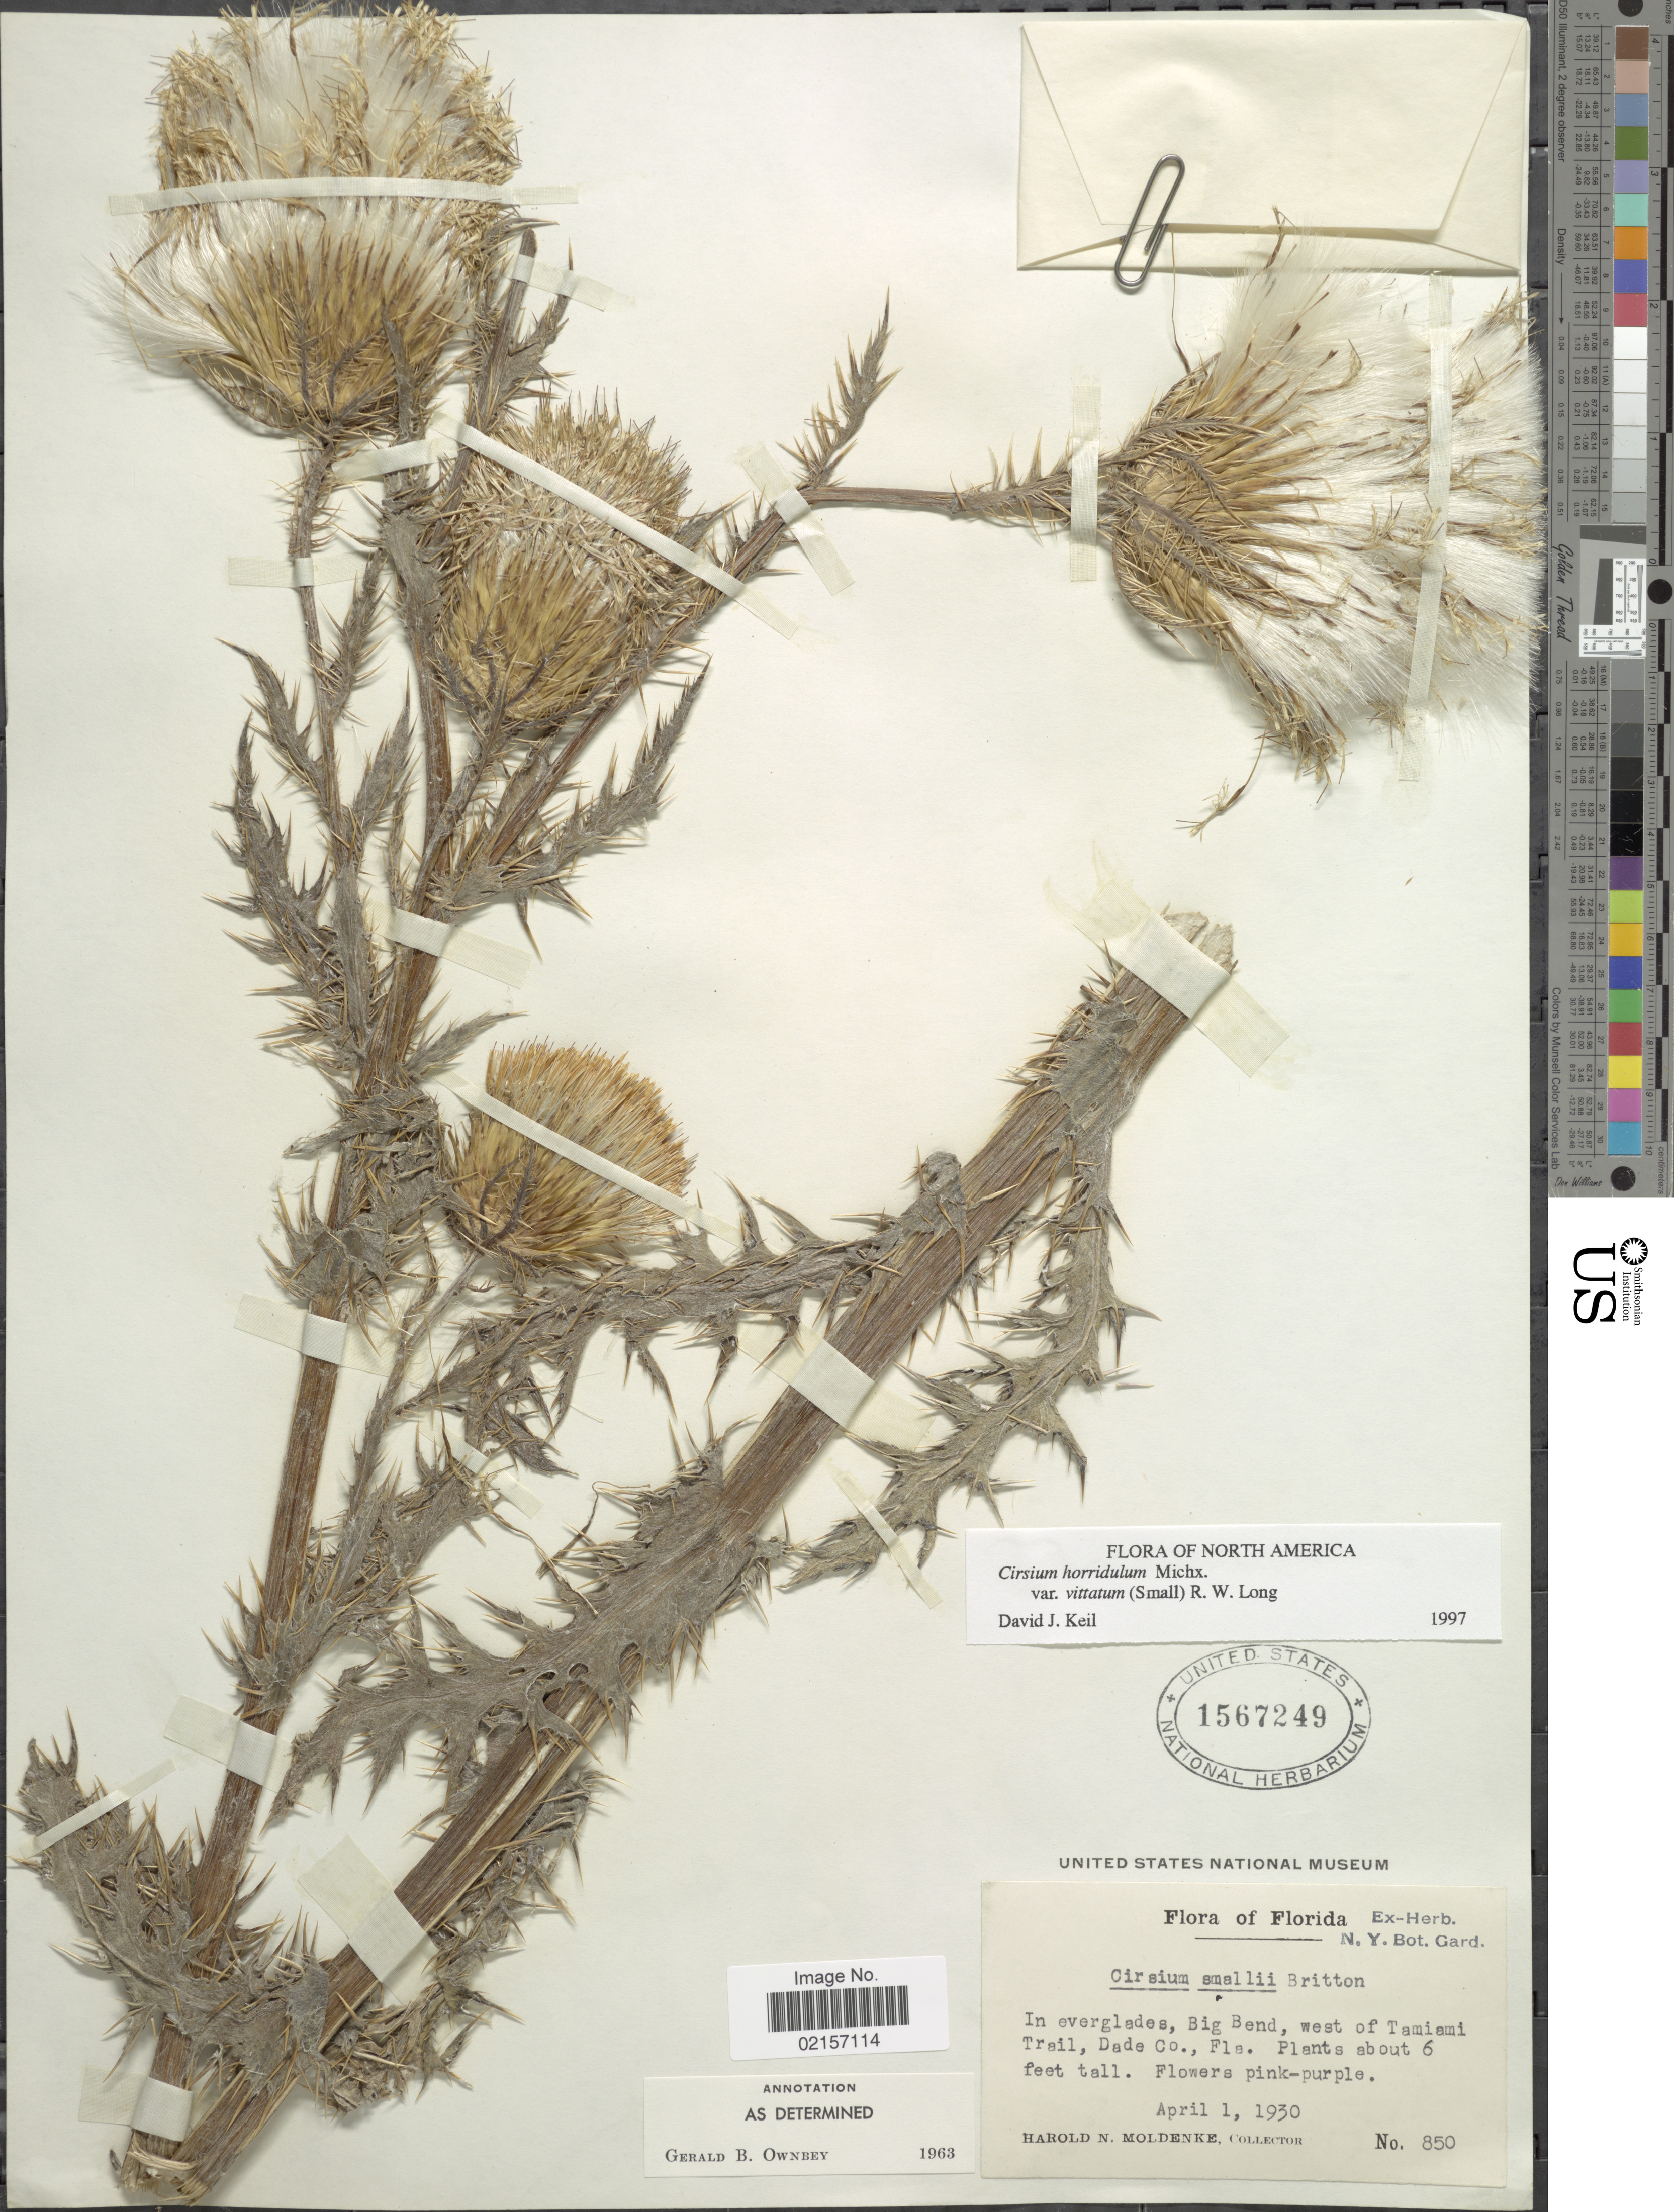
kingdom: Plantae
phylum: Tracheophyta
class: Magnoliopsida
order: Asterales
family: Asteraceae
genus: Cirsium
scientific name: Cirsium horridulum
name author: Michx.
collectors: H. N. Moldenke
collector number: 850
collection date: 1930-04-01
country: United States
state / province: Florida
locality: In everglades, Big Bend, west of Tamiami Trail, Dade Co.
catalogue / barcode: US 1567249